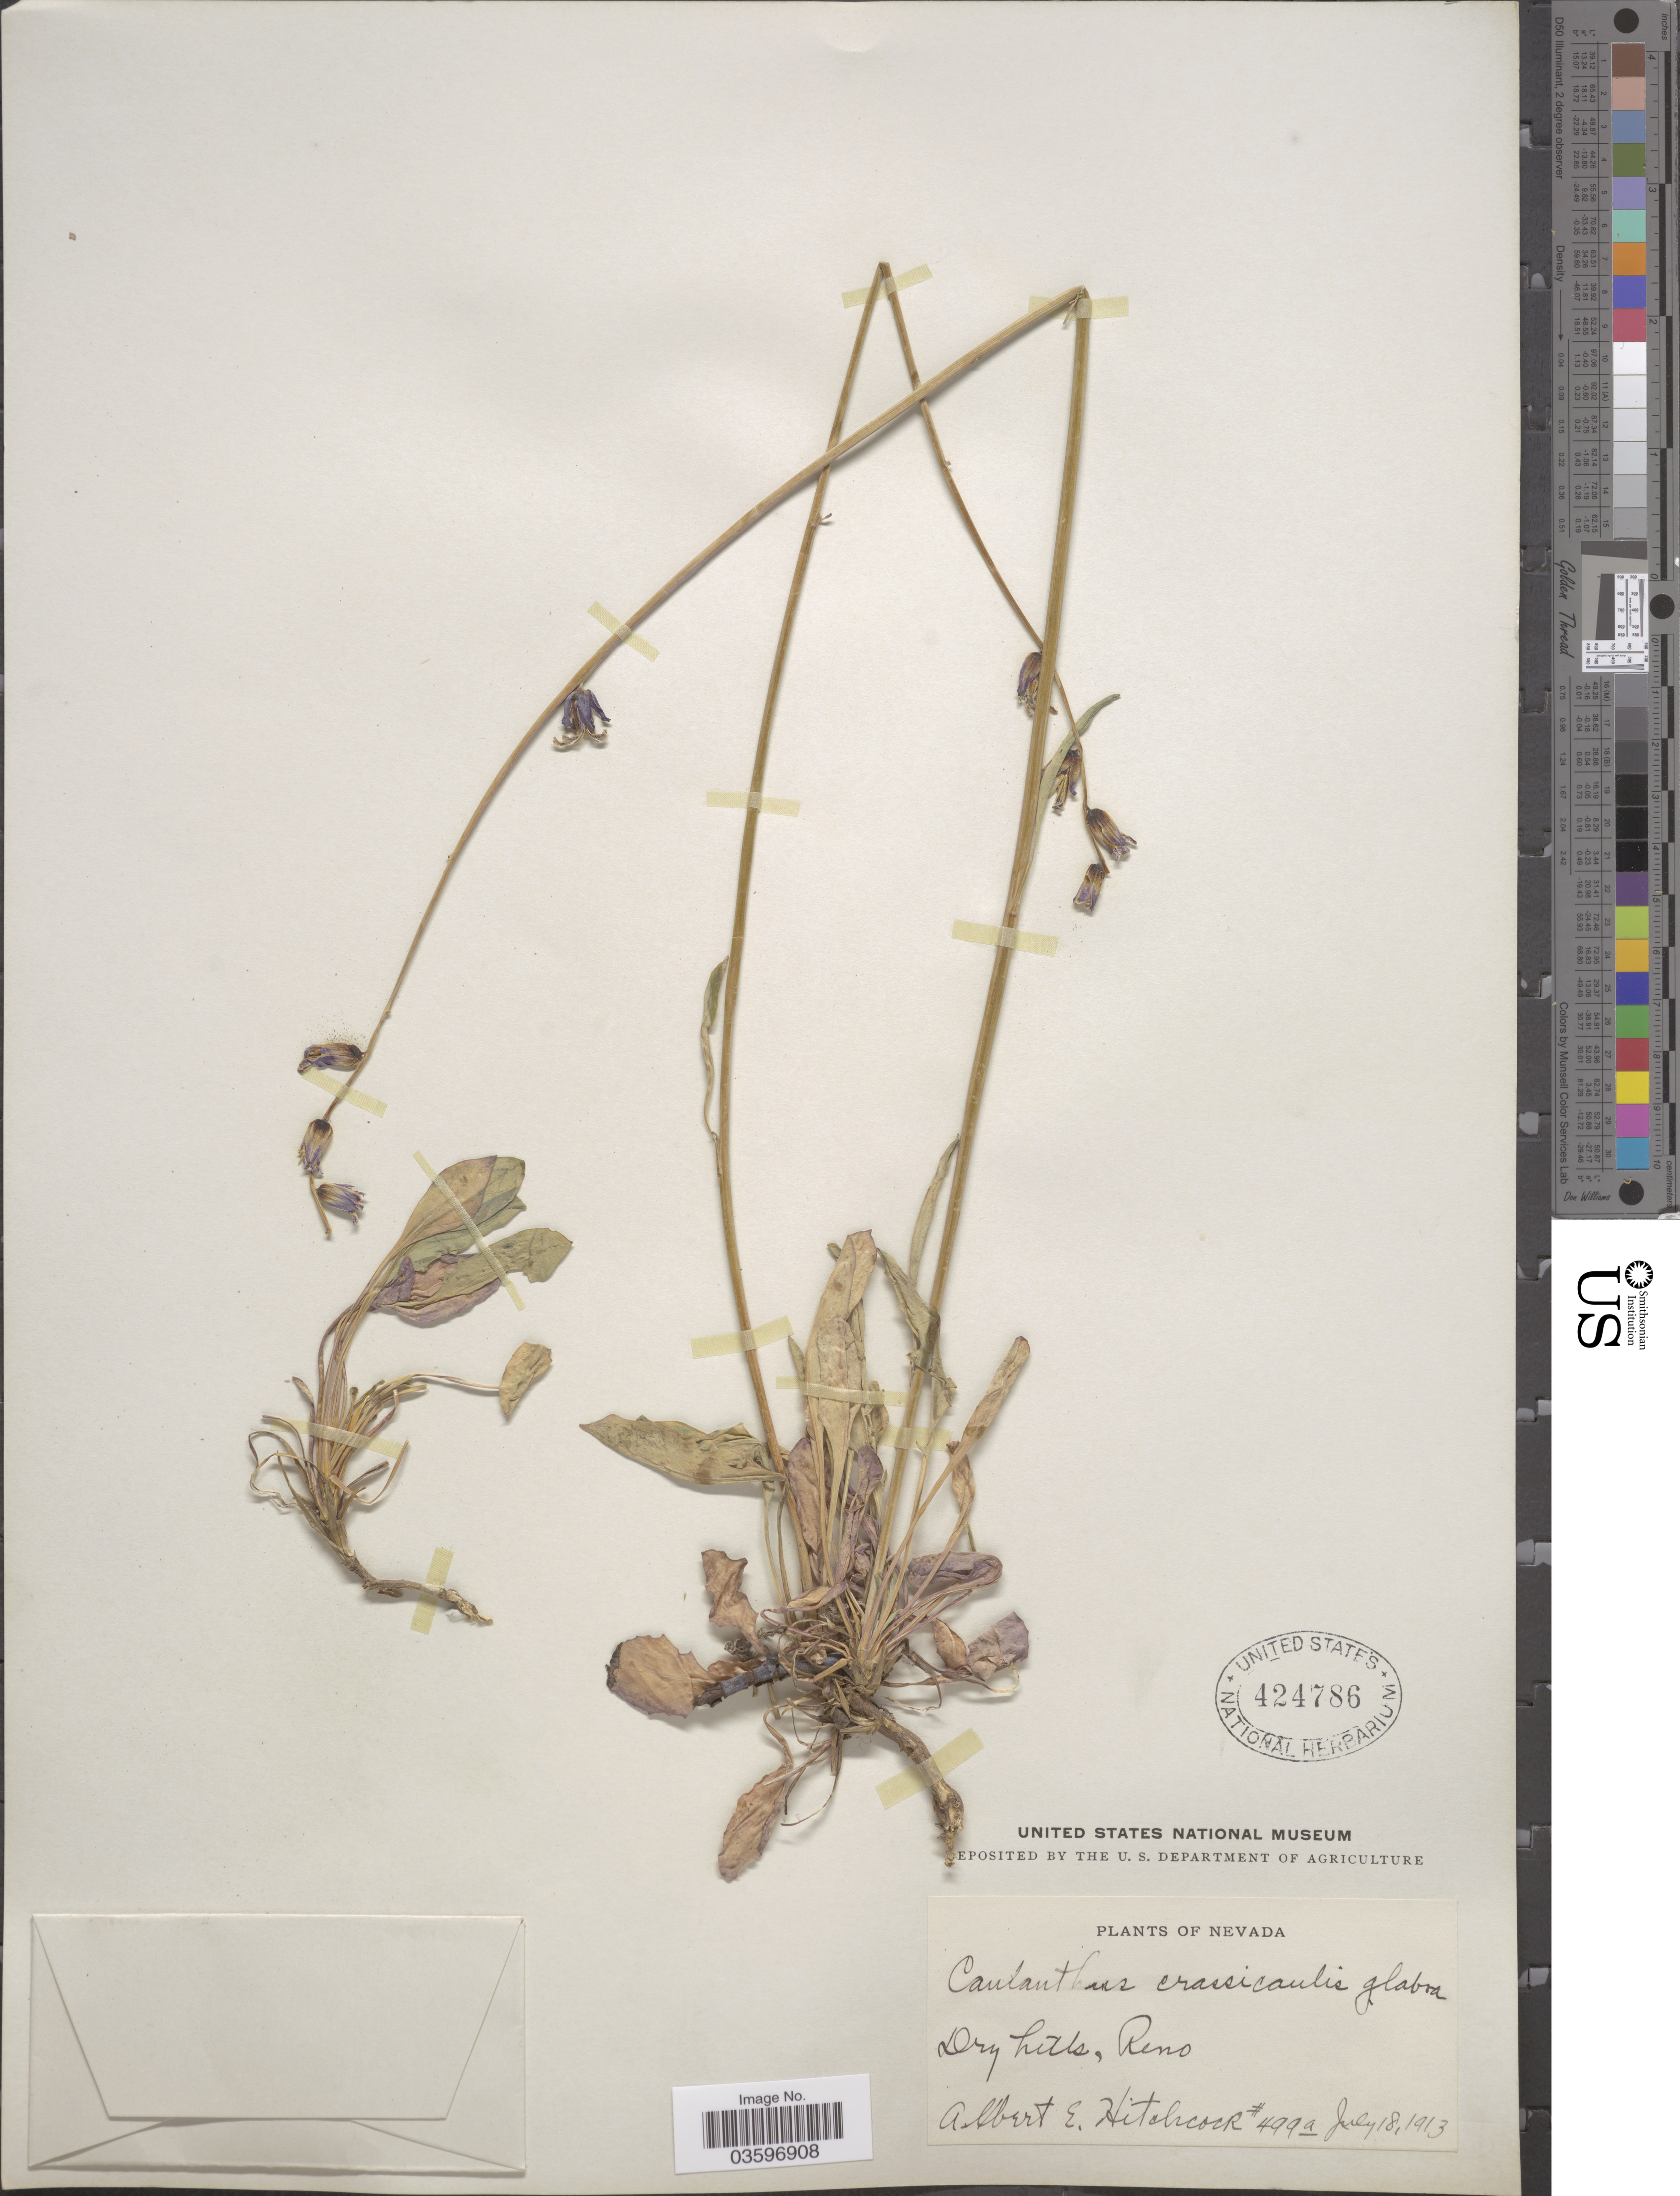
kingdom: Plantae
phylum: Tracheophyta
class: Magnoliopsida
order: Brassicales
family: Brassicaceae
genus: Caulanthus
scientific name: Caulanthus crassicaulis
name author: S. Watson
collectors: A. Hitchcock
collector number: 499a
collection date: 1913-07-18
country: United States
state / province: Nevada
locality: Reno.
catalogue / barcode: US 424786